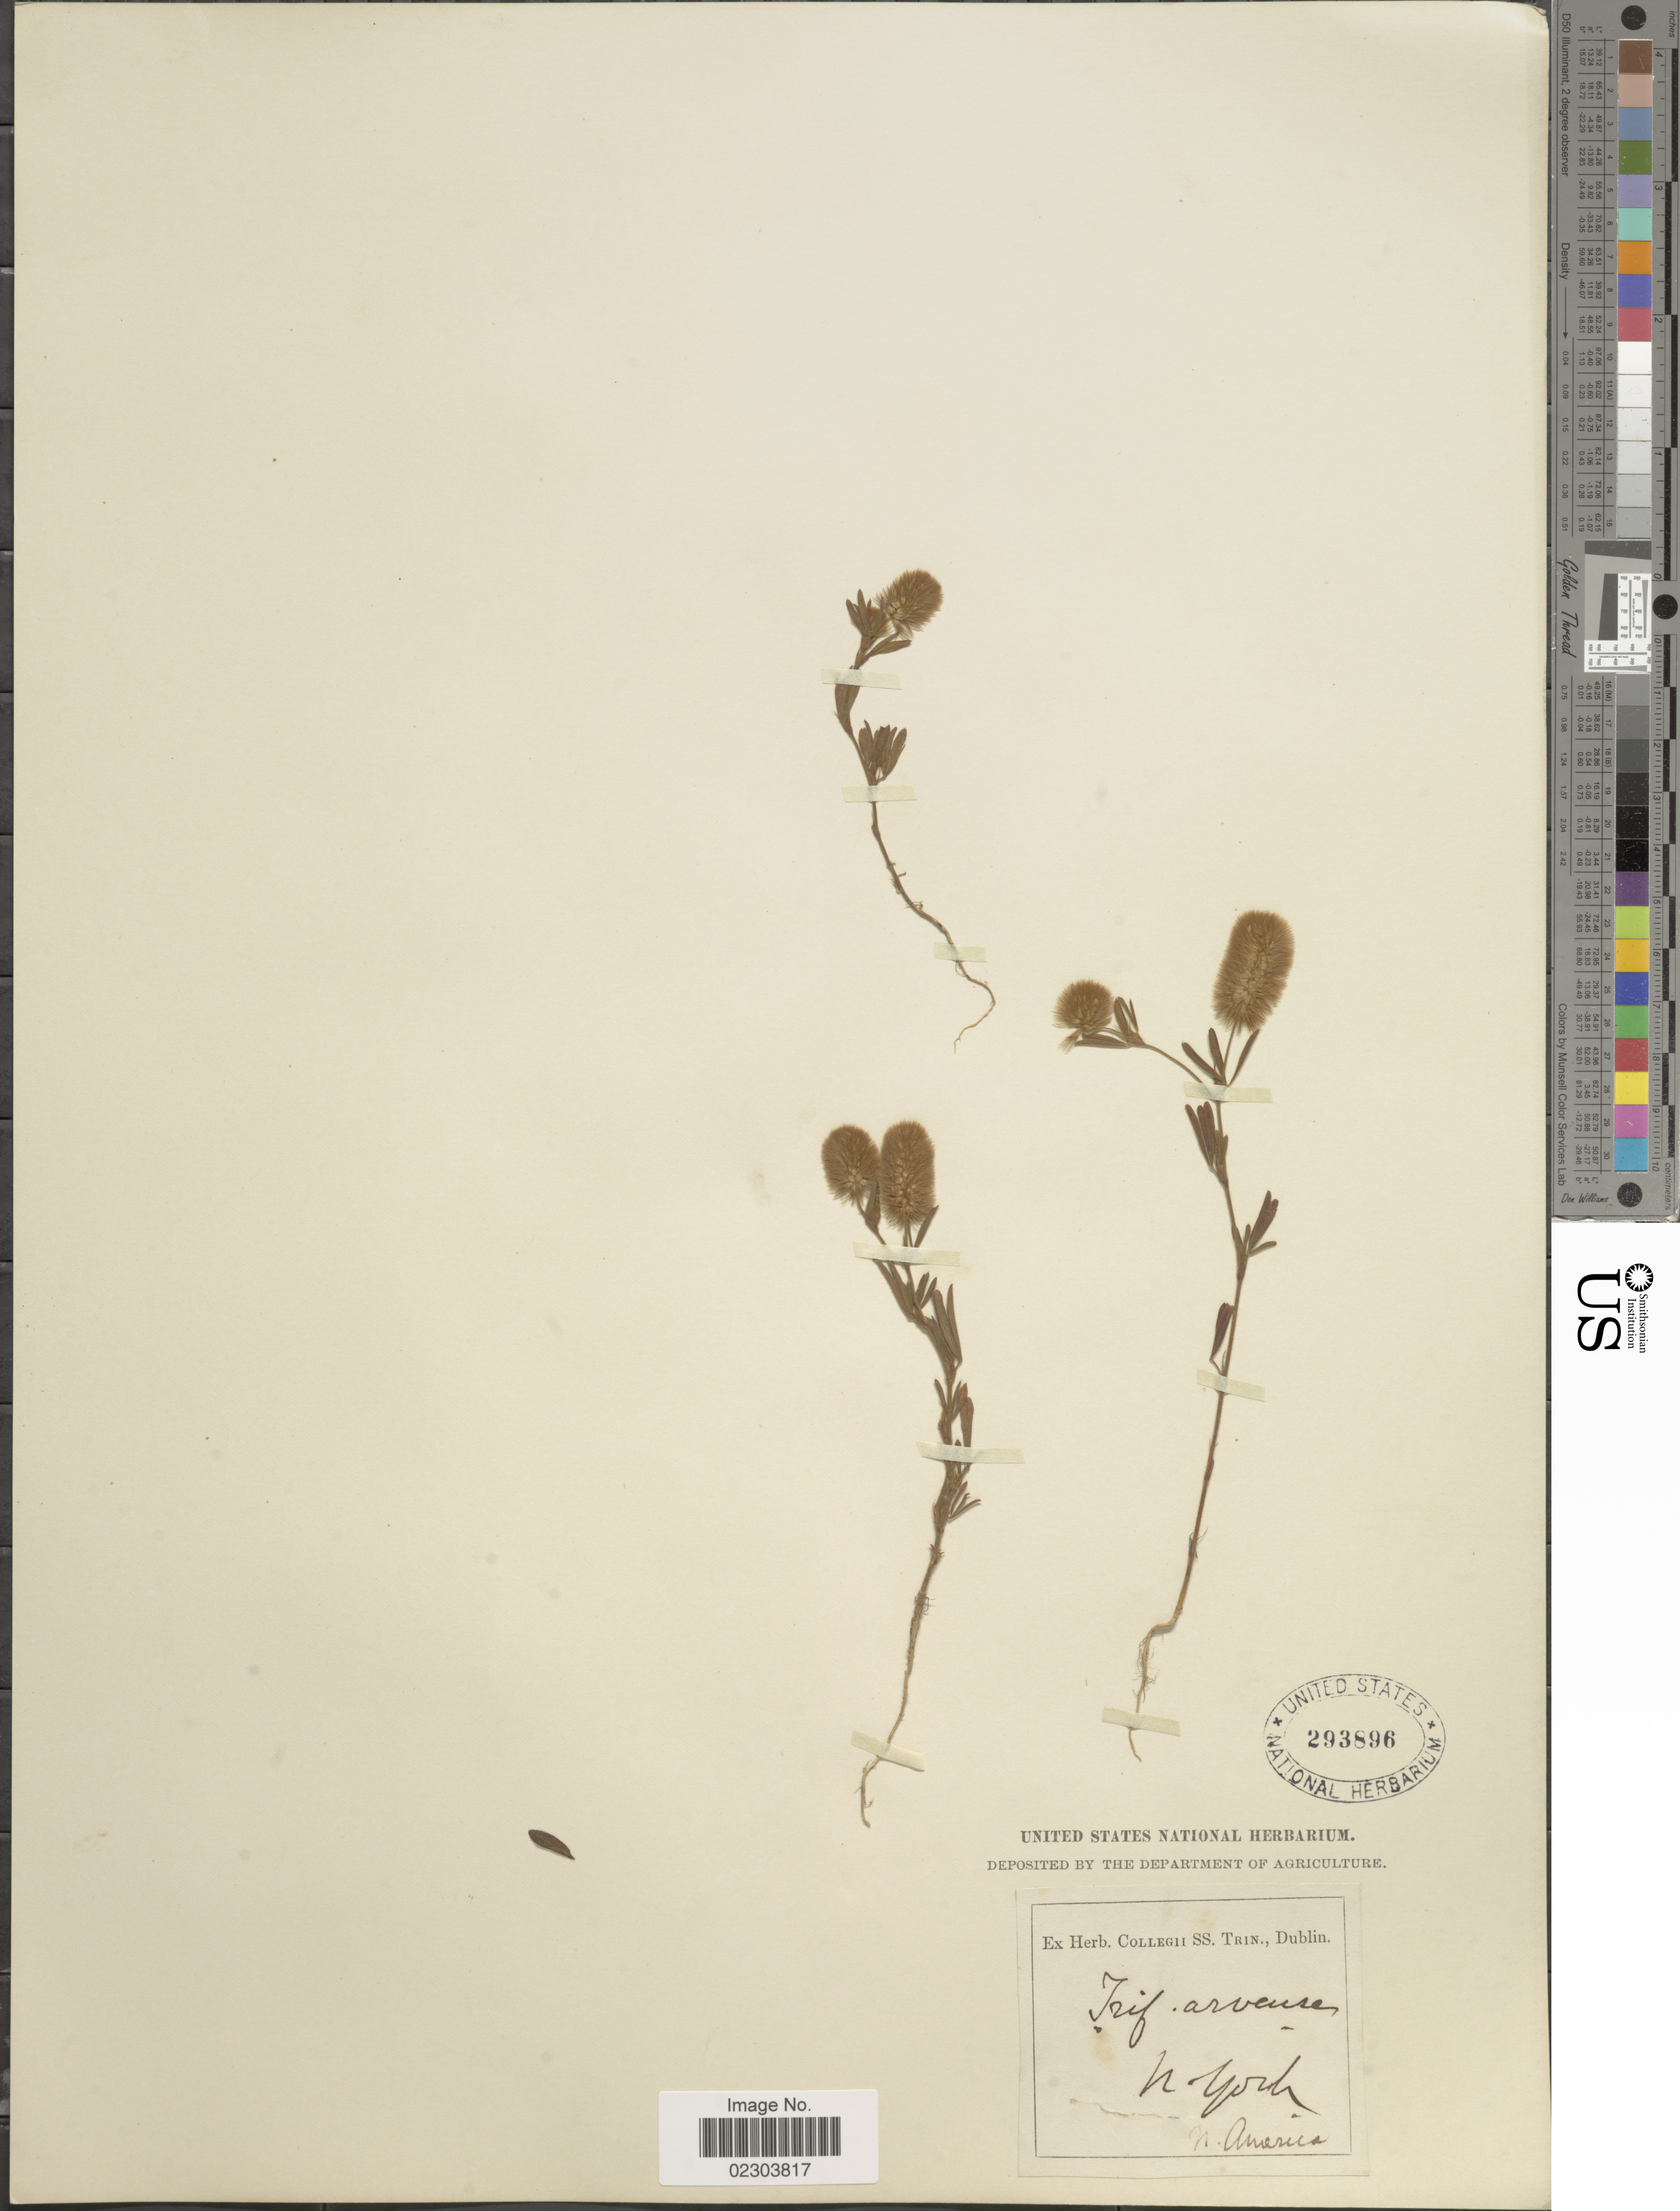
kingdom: Plantae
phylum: Tracheophyta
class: Magnoliopsida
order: Fabales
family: Fabaceae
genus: Trifolium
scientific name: Trifolium arvense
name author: L.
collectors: ex Herb. Collegii SS. Trin.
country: United States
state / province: New York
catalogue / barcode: US 293896